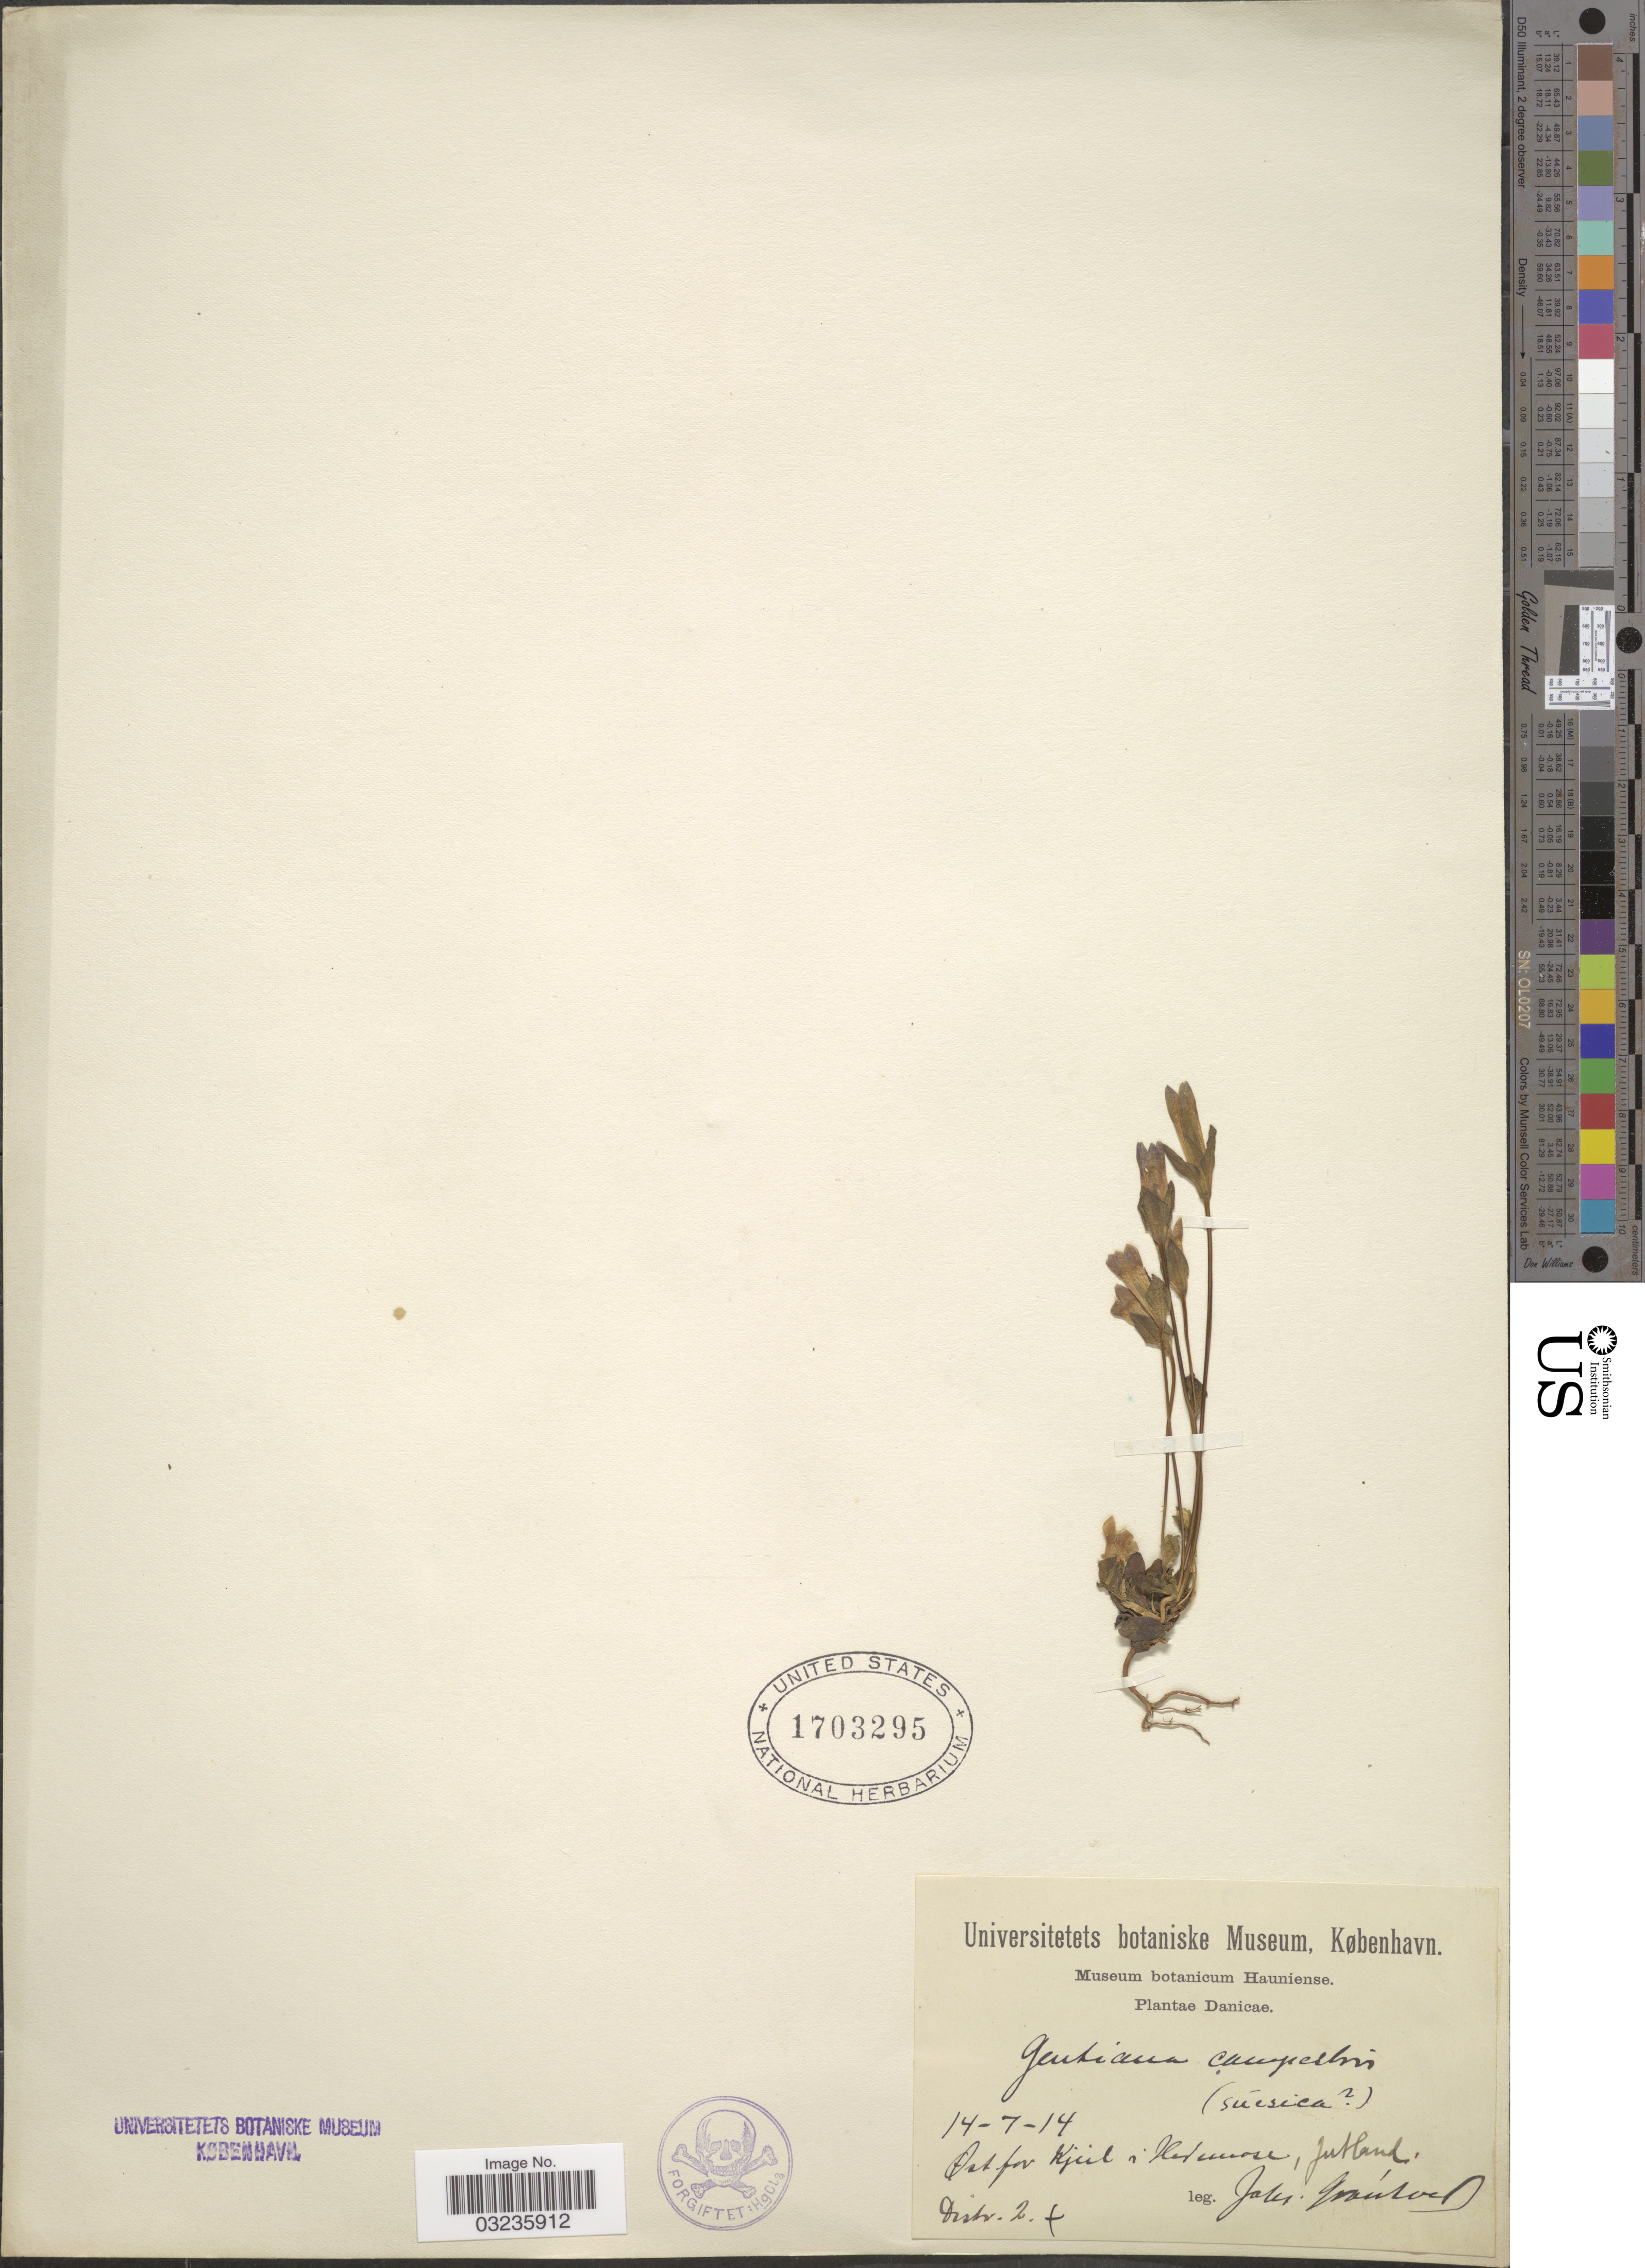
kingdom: Plantae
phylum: Tracheophyta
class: Magnoliopsida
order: Gentianales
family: Gentianaceae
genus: Gentiana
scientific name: Gentiana campestris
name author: L.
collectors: J. Grontved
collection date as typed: Transcribed d/m/y: 14/7/14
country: Denmark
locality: Danicæ. Ost.for [interpreted] Kjeil in Heturose. [interpreted] Jutland.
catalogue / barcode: US 1703295